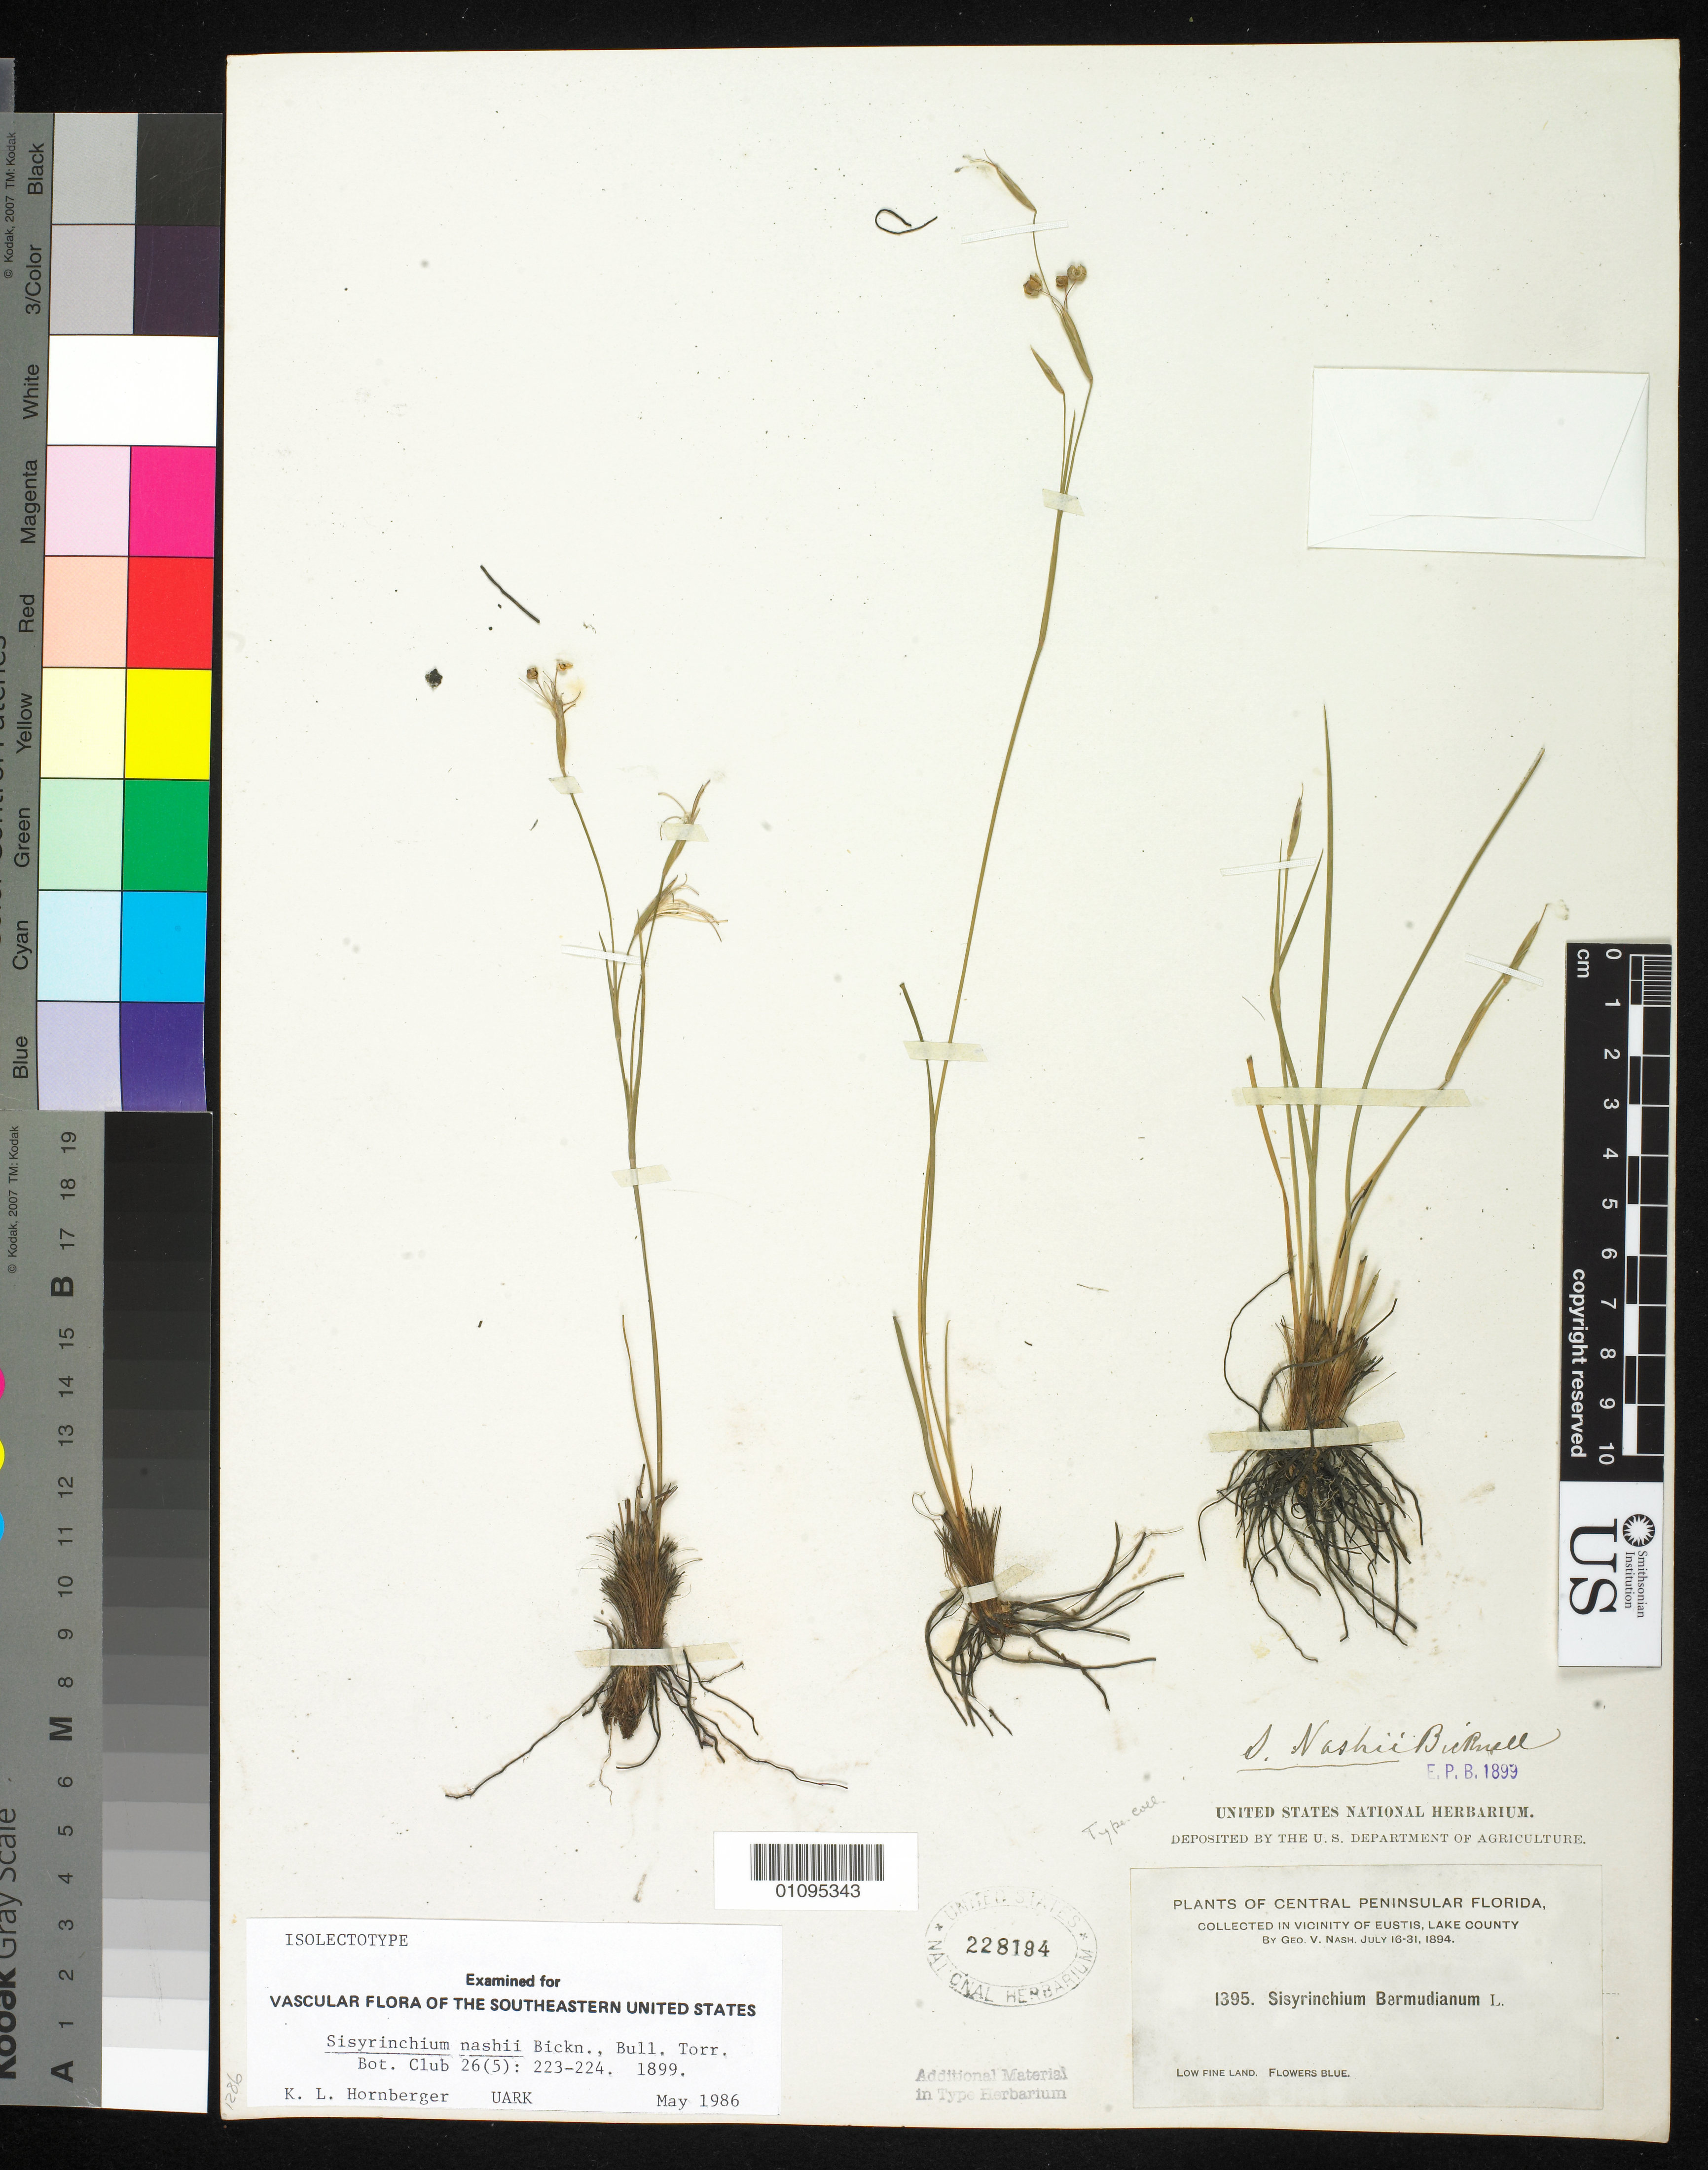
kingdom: Plantae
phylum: Tracheophyta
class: Liliopsida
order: Asparagales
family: Iridaceae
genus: Sisyrinchium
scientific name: Sisyrinchium nashii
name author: E.P. Bicknell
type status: Isolectotype; Syntype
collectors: G. V. Nash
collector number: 1395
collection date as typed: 16 Jul 1894 to 31 Jul 1894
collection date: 1894-07-16/1894-07-31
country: United States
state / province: Florida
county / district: Lake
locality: Vicinity of Eustis, Lake County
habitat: Low fine land.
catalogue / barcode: US 228194